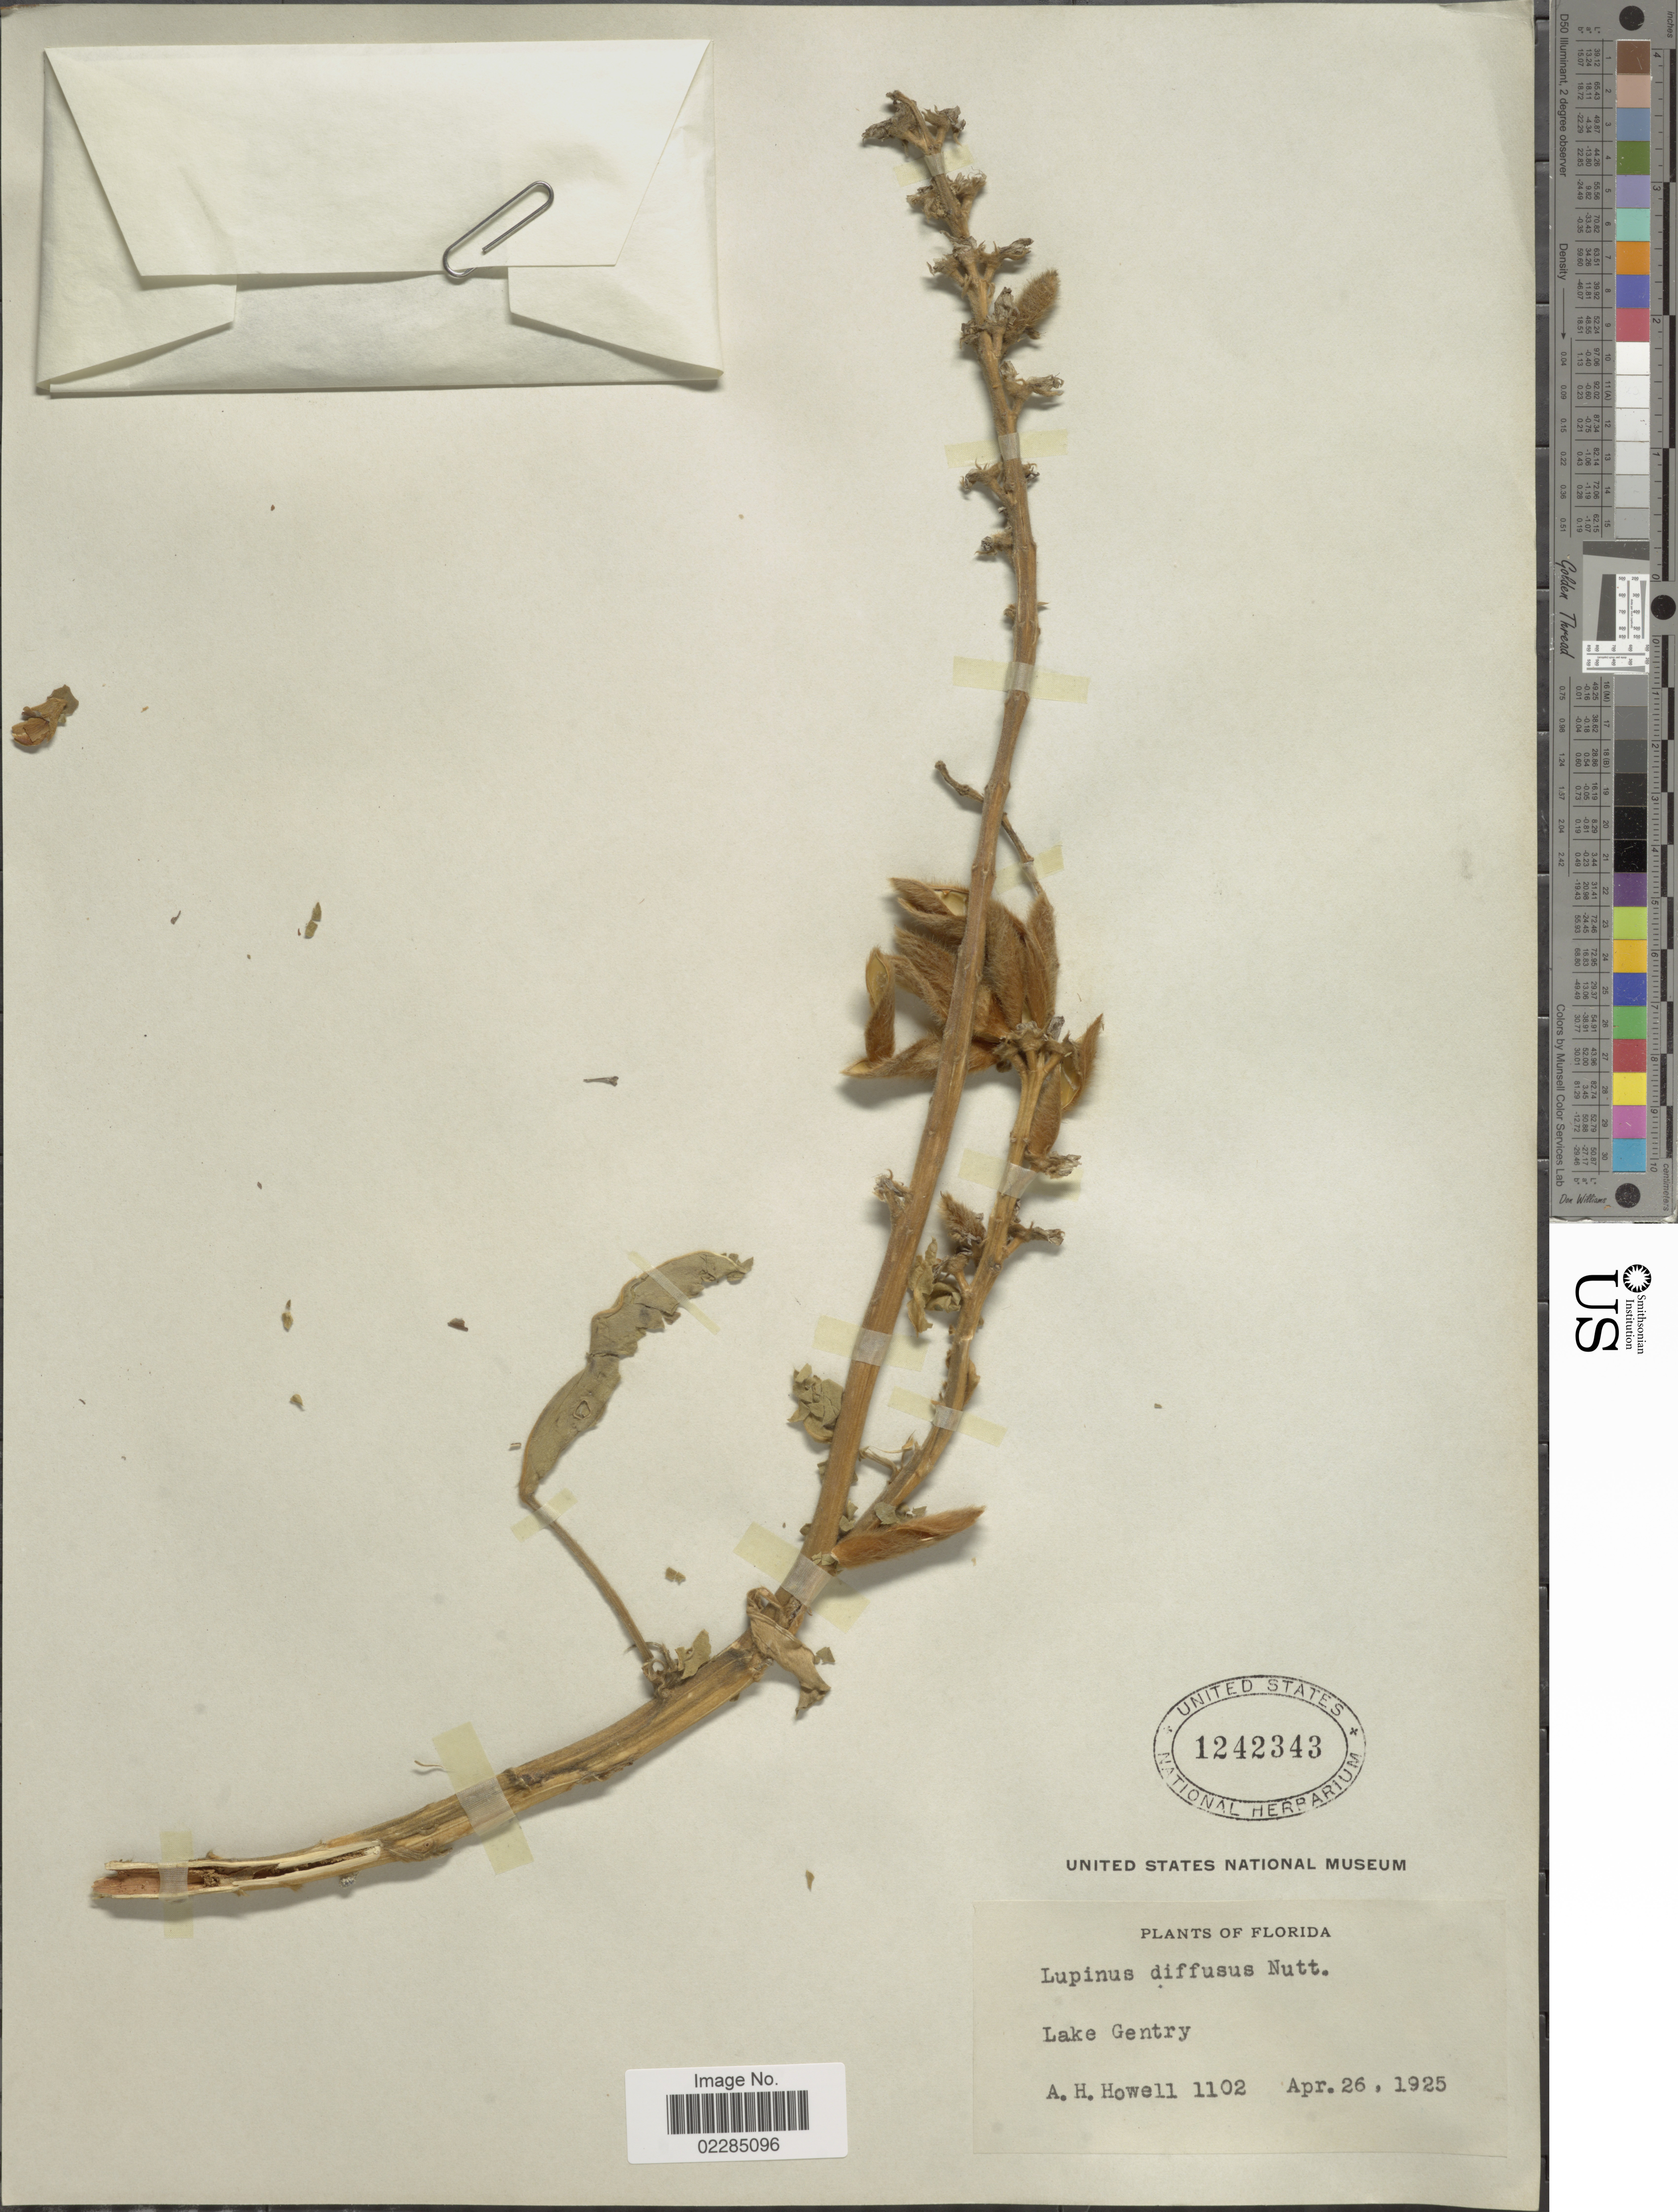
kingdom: Plantae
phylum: Tracheophyta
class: Magnoliopsida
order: Fabales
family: Fabaceae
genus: Lupinus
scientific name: Lupinus diffusus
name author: Nutt.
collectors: A. Howell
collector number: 1102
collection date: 1925-04-26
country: United States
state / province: Florida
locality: Lake Gentry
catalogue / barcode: US 1242343